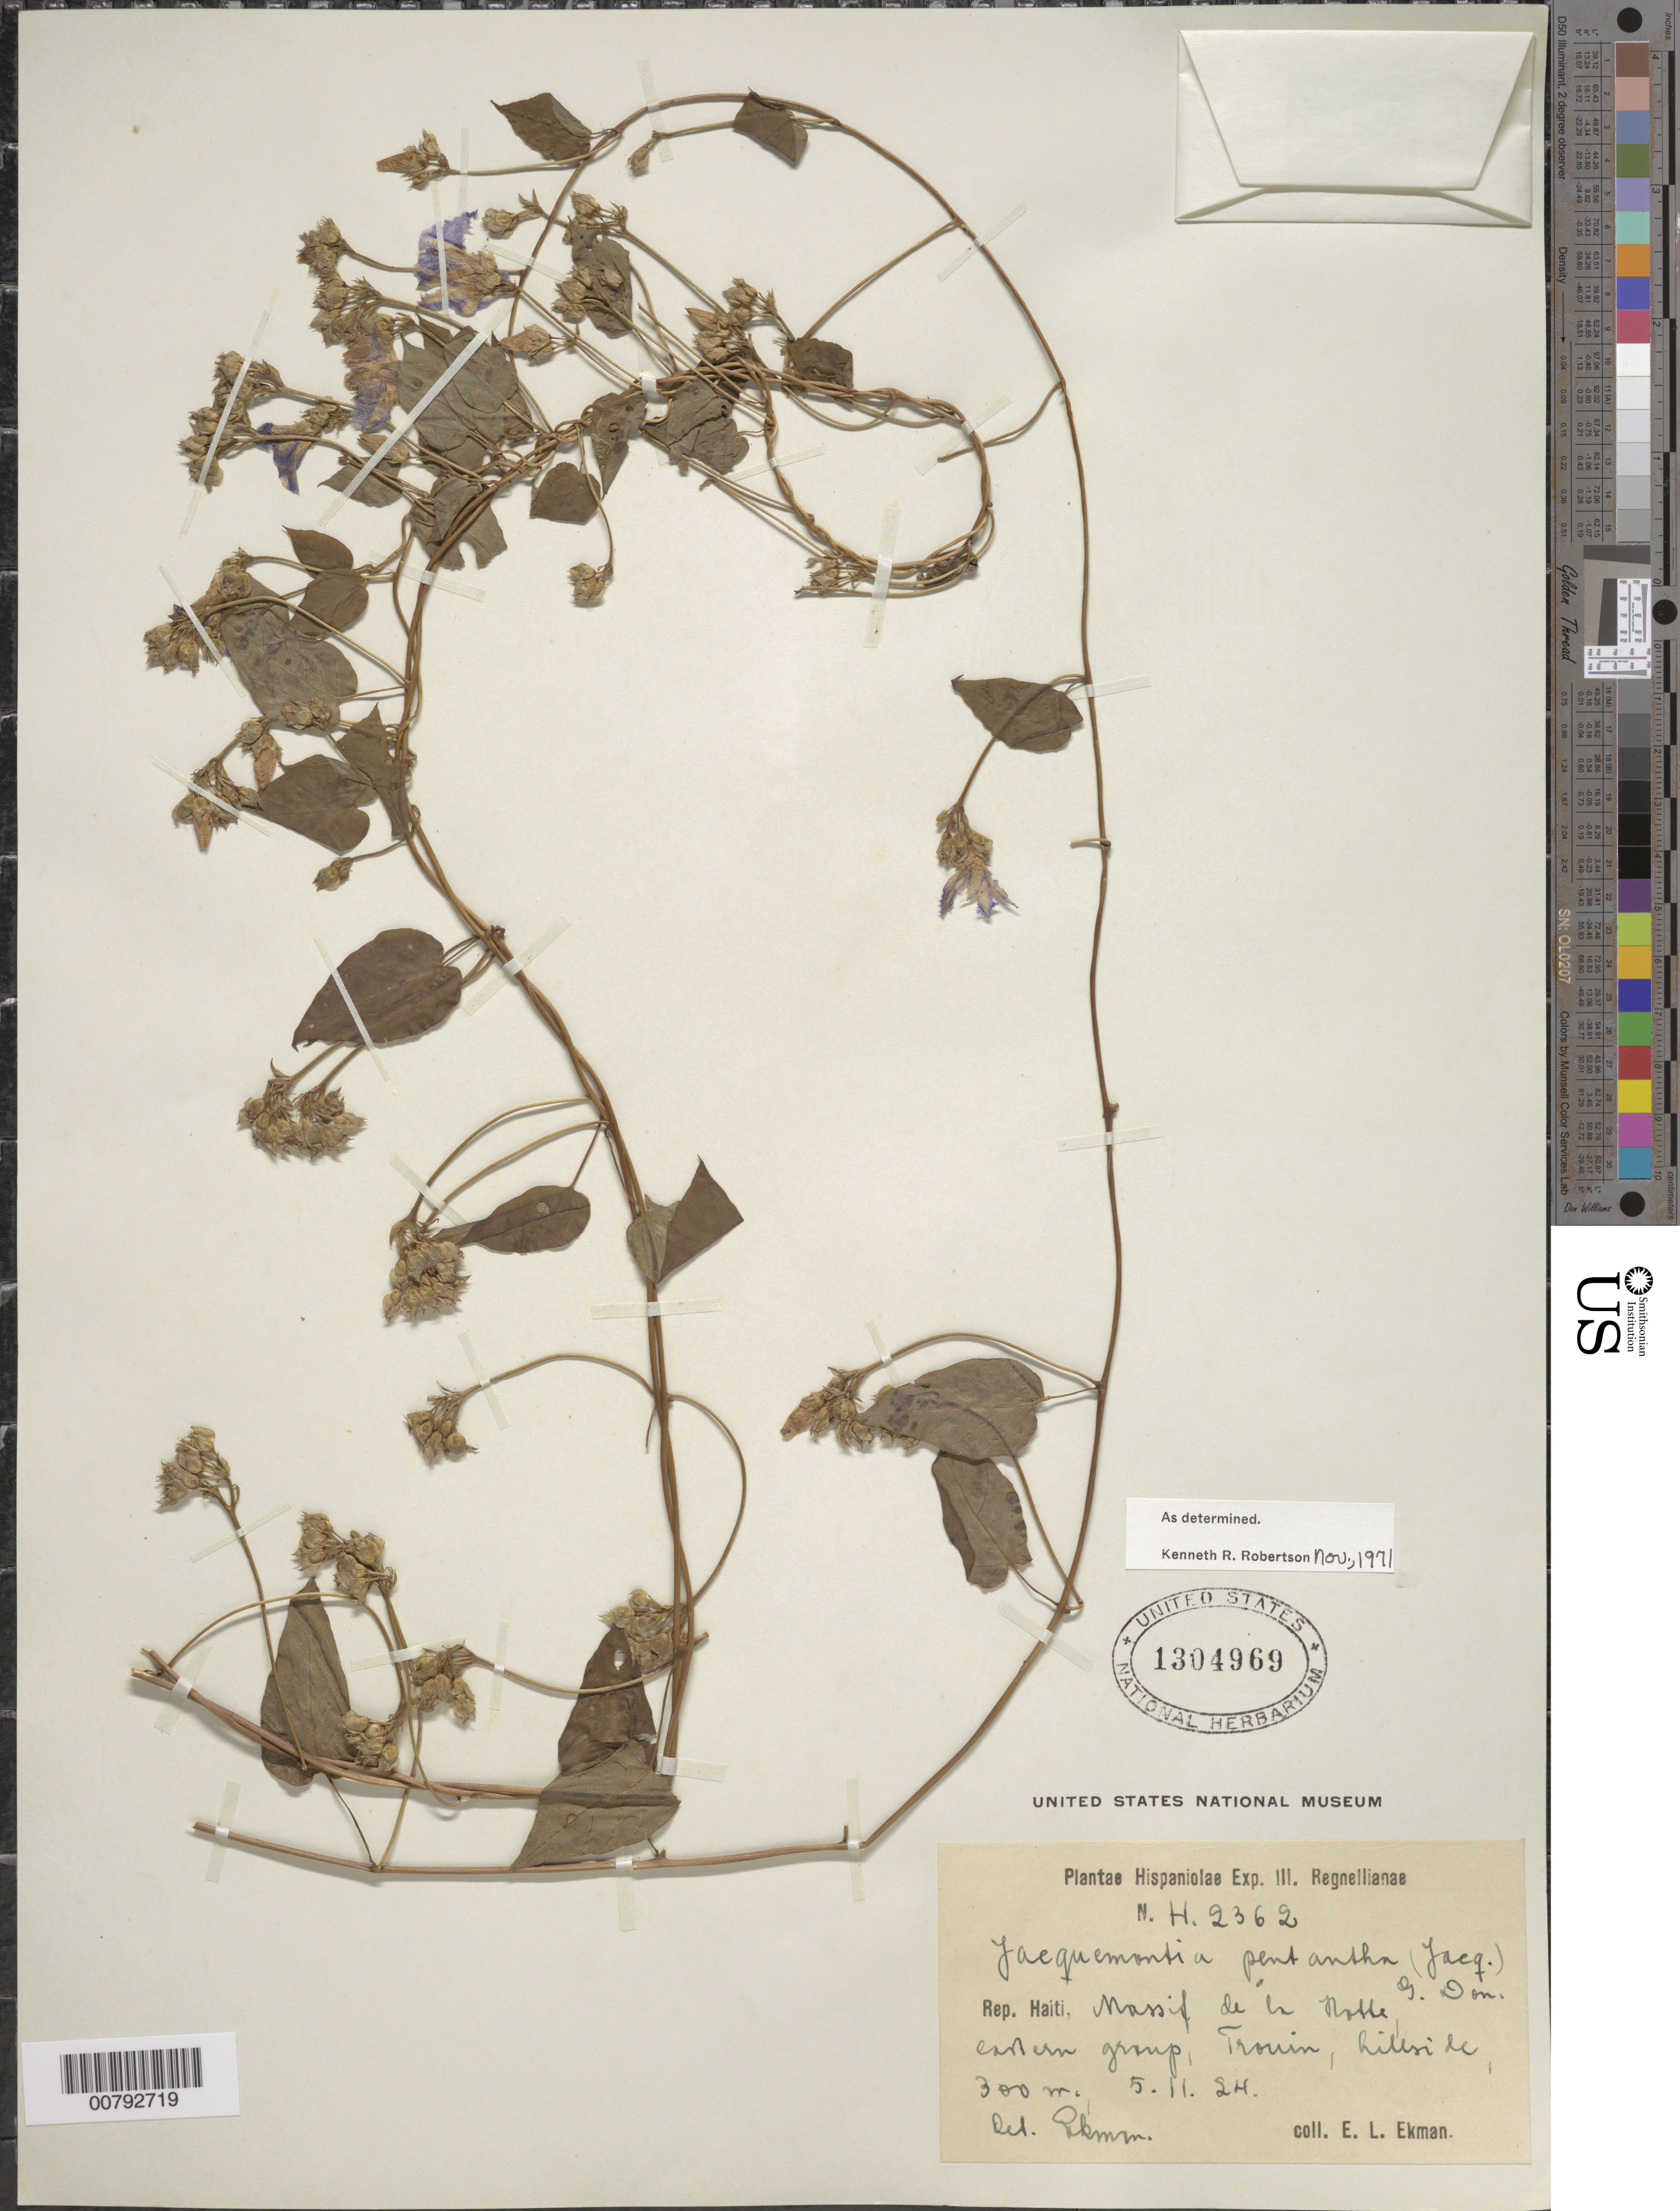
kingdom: Plantae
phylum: Tracheophyta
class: Magnoliopsida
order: Solanales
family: Convolvulaceae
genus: Jacquemontia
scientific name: Jacquemontia pentanthos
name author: (Jacq.) G. Don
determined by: Robertson, K. R.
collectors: E. L. Ekman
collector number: H 2362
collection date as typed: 05 Nov 1924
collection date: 1924-11-05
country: Haiti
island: Hispaniola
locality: Massif de la Hotte, eastern group, Trouin.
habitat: Hillside.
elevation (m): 300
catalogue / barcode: US 1304969